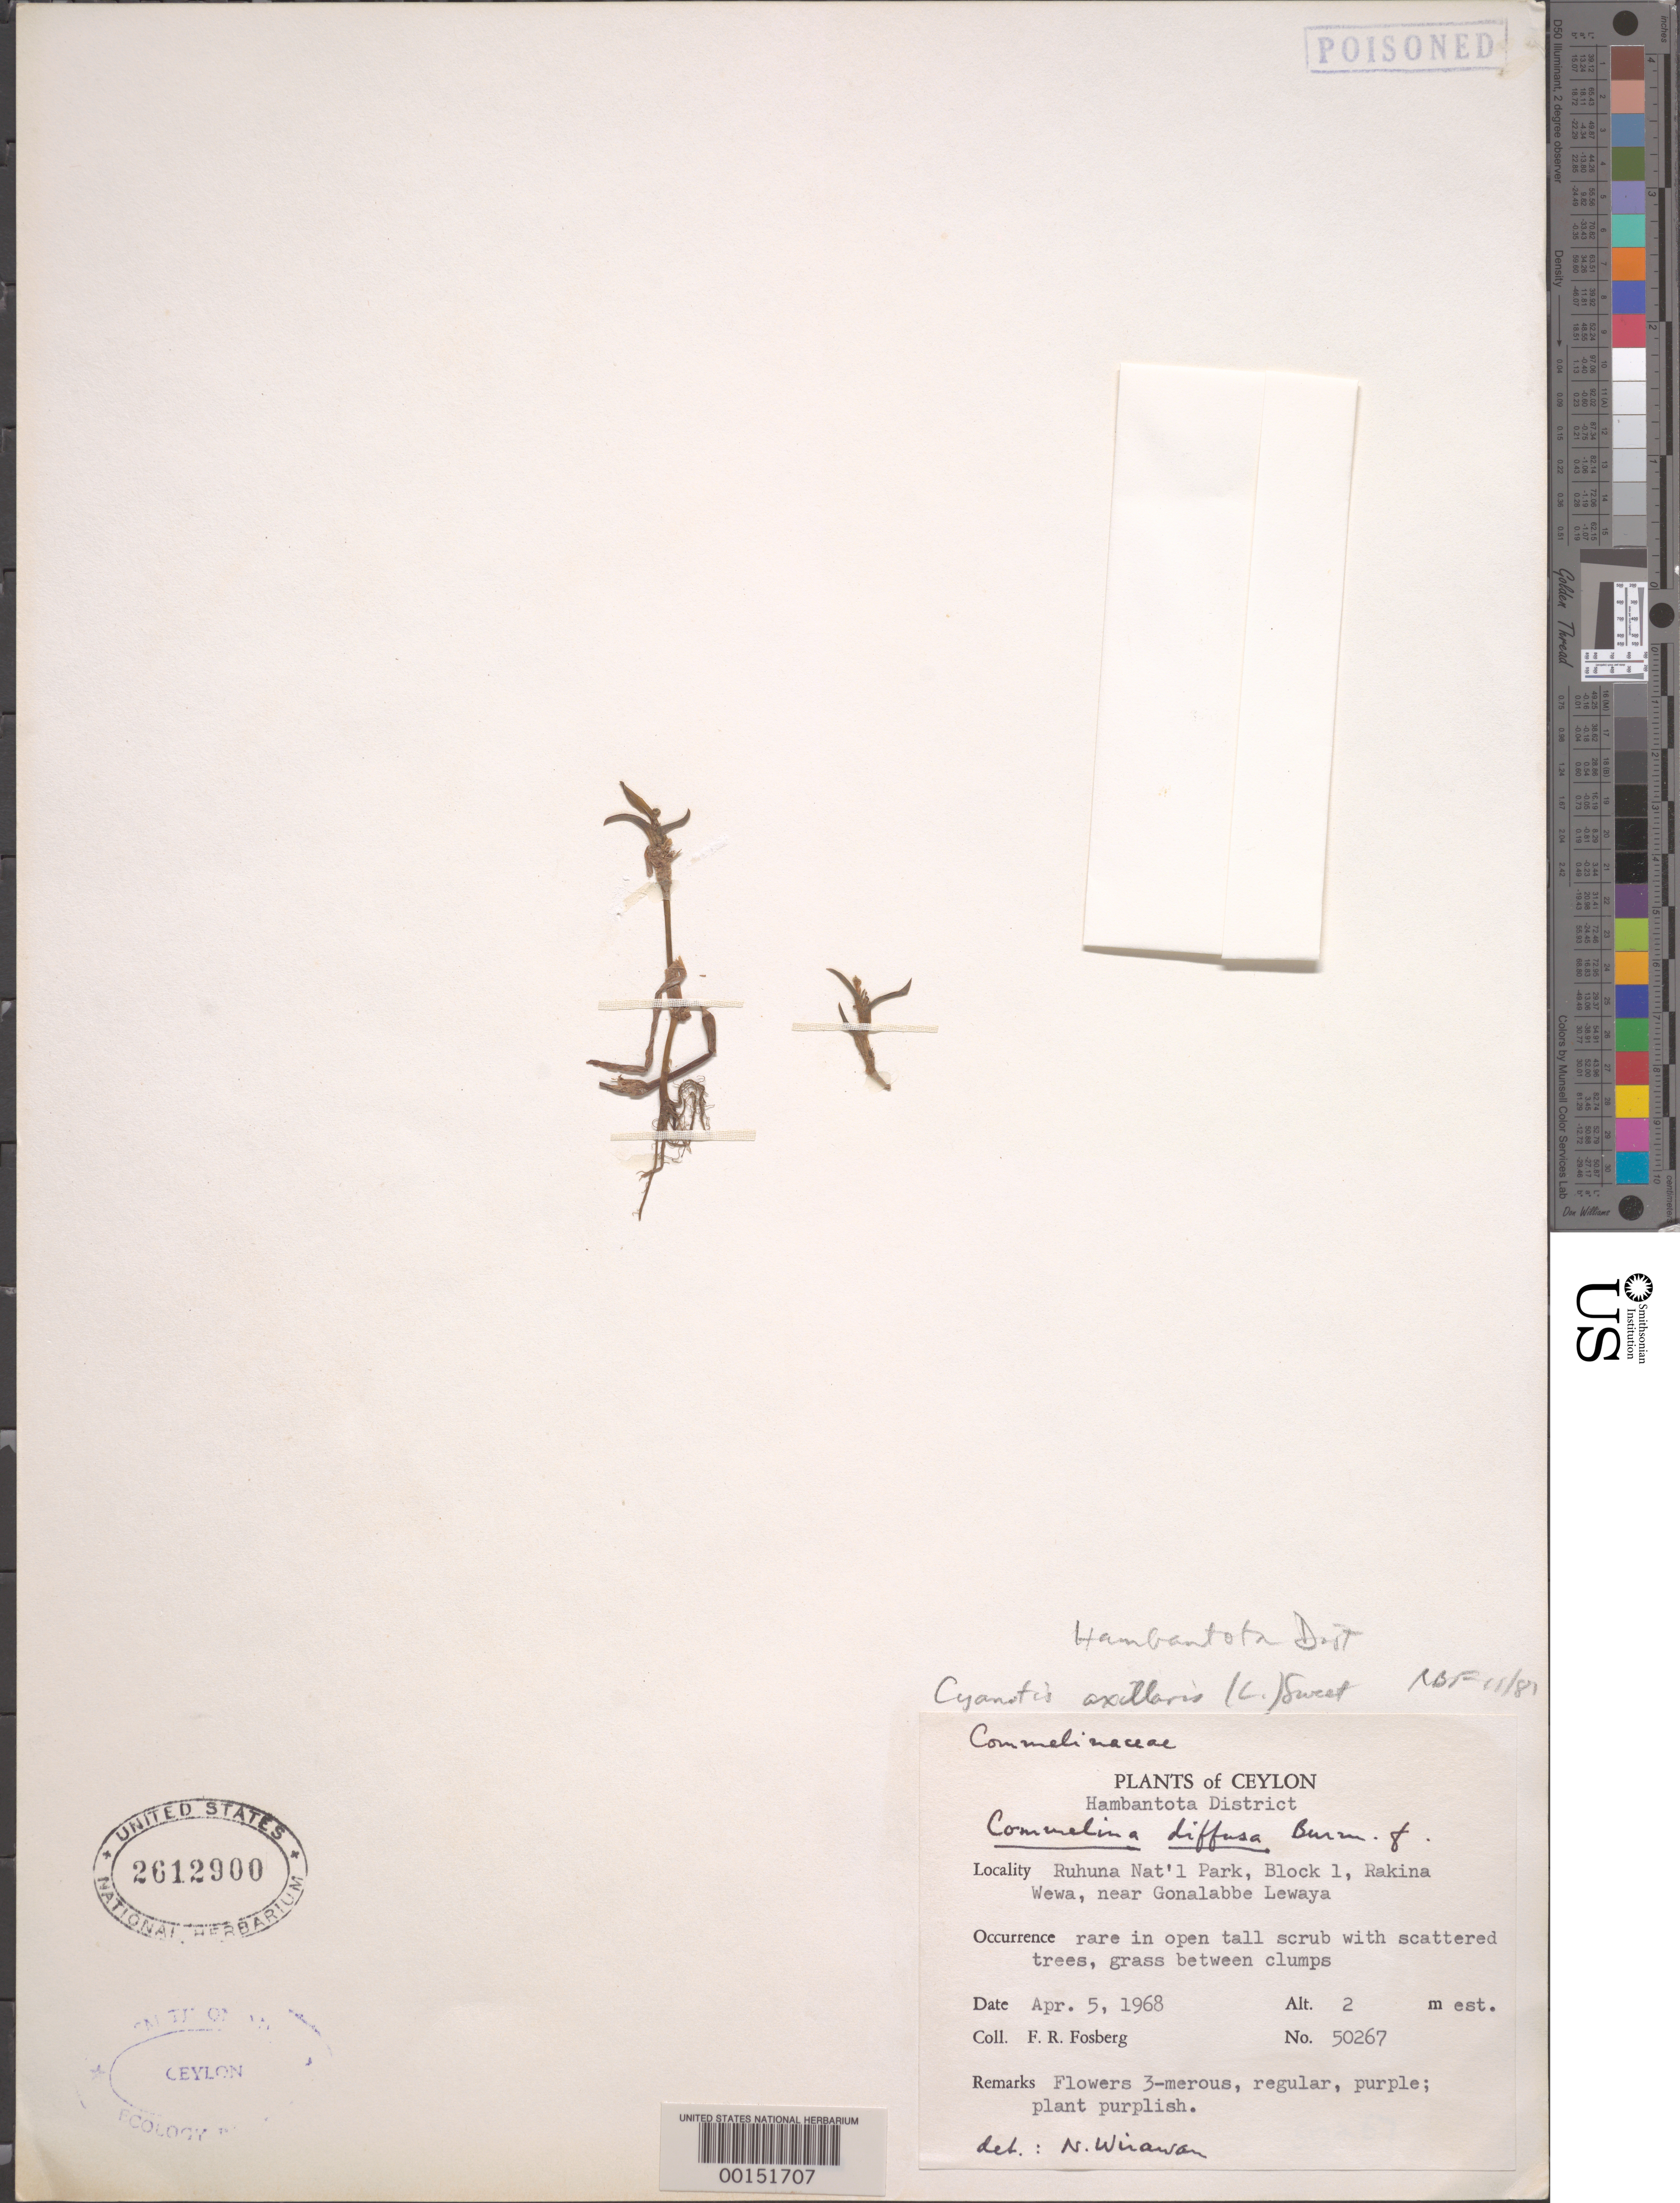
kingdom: Plantae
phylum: Tracheophyta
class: Liliopsida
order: Commelinales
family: Commelinaceae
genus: Cyanotis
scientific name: Cyanotis axillaris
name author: (L.) D. Don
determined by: Faden, Robert B., (US), Smithsonian Institution - National Museum of Natural History (UNITED STATES)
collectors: F. R. Fosberg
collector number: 50267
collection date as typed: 05 Apr 1968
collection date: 1968-04-05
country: Sri Lanka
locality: Ruhuna national park, near gonalabbe lewaya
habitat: Open, tall scrub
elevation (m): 2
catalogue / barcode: US 2612900